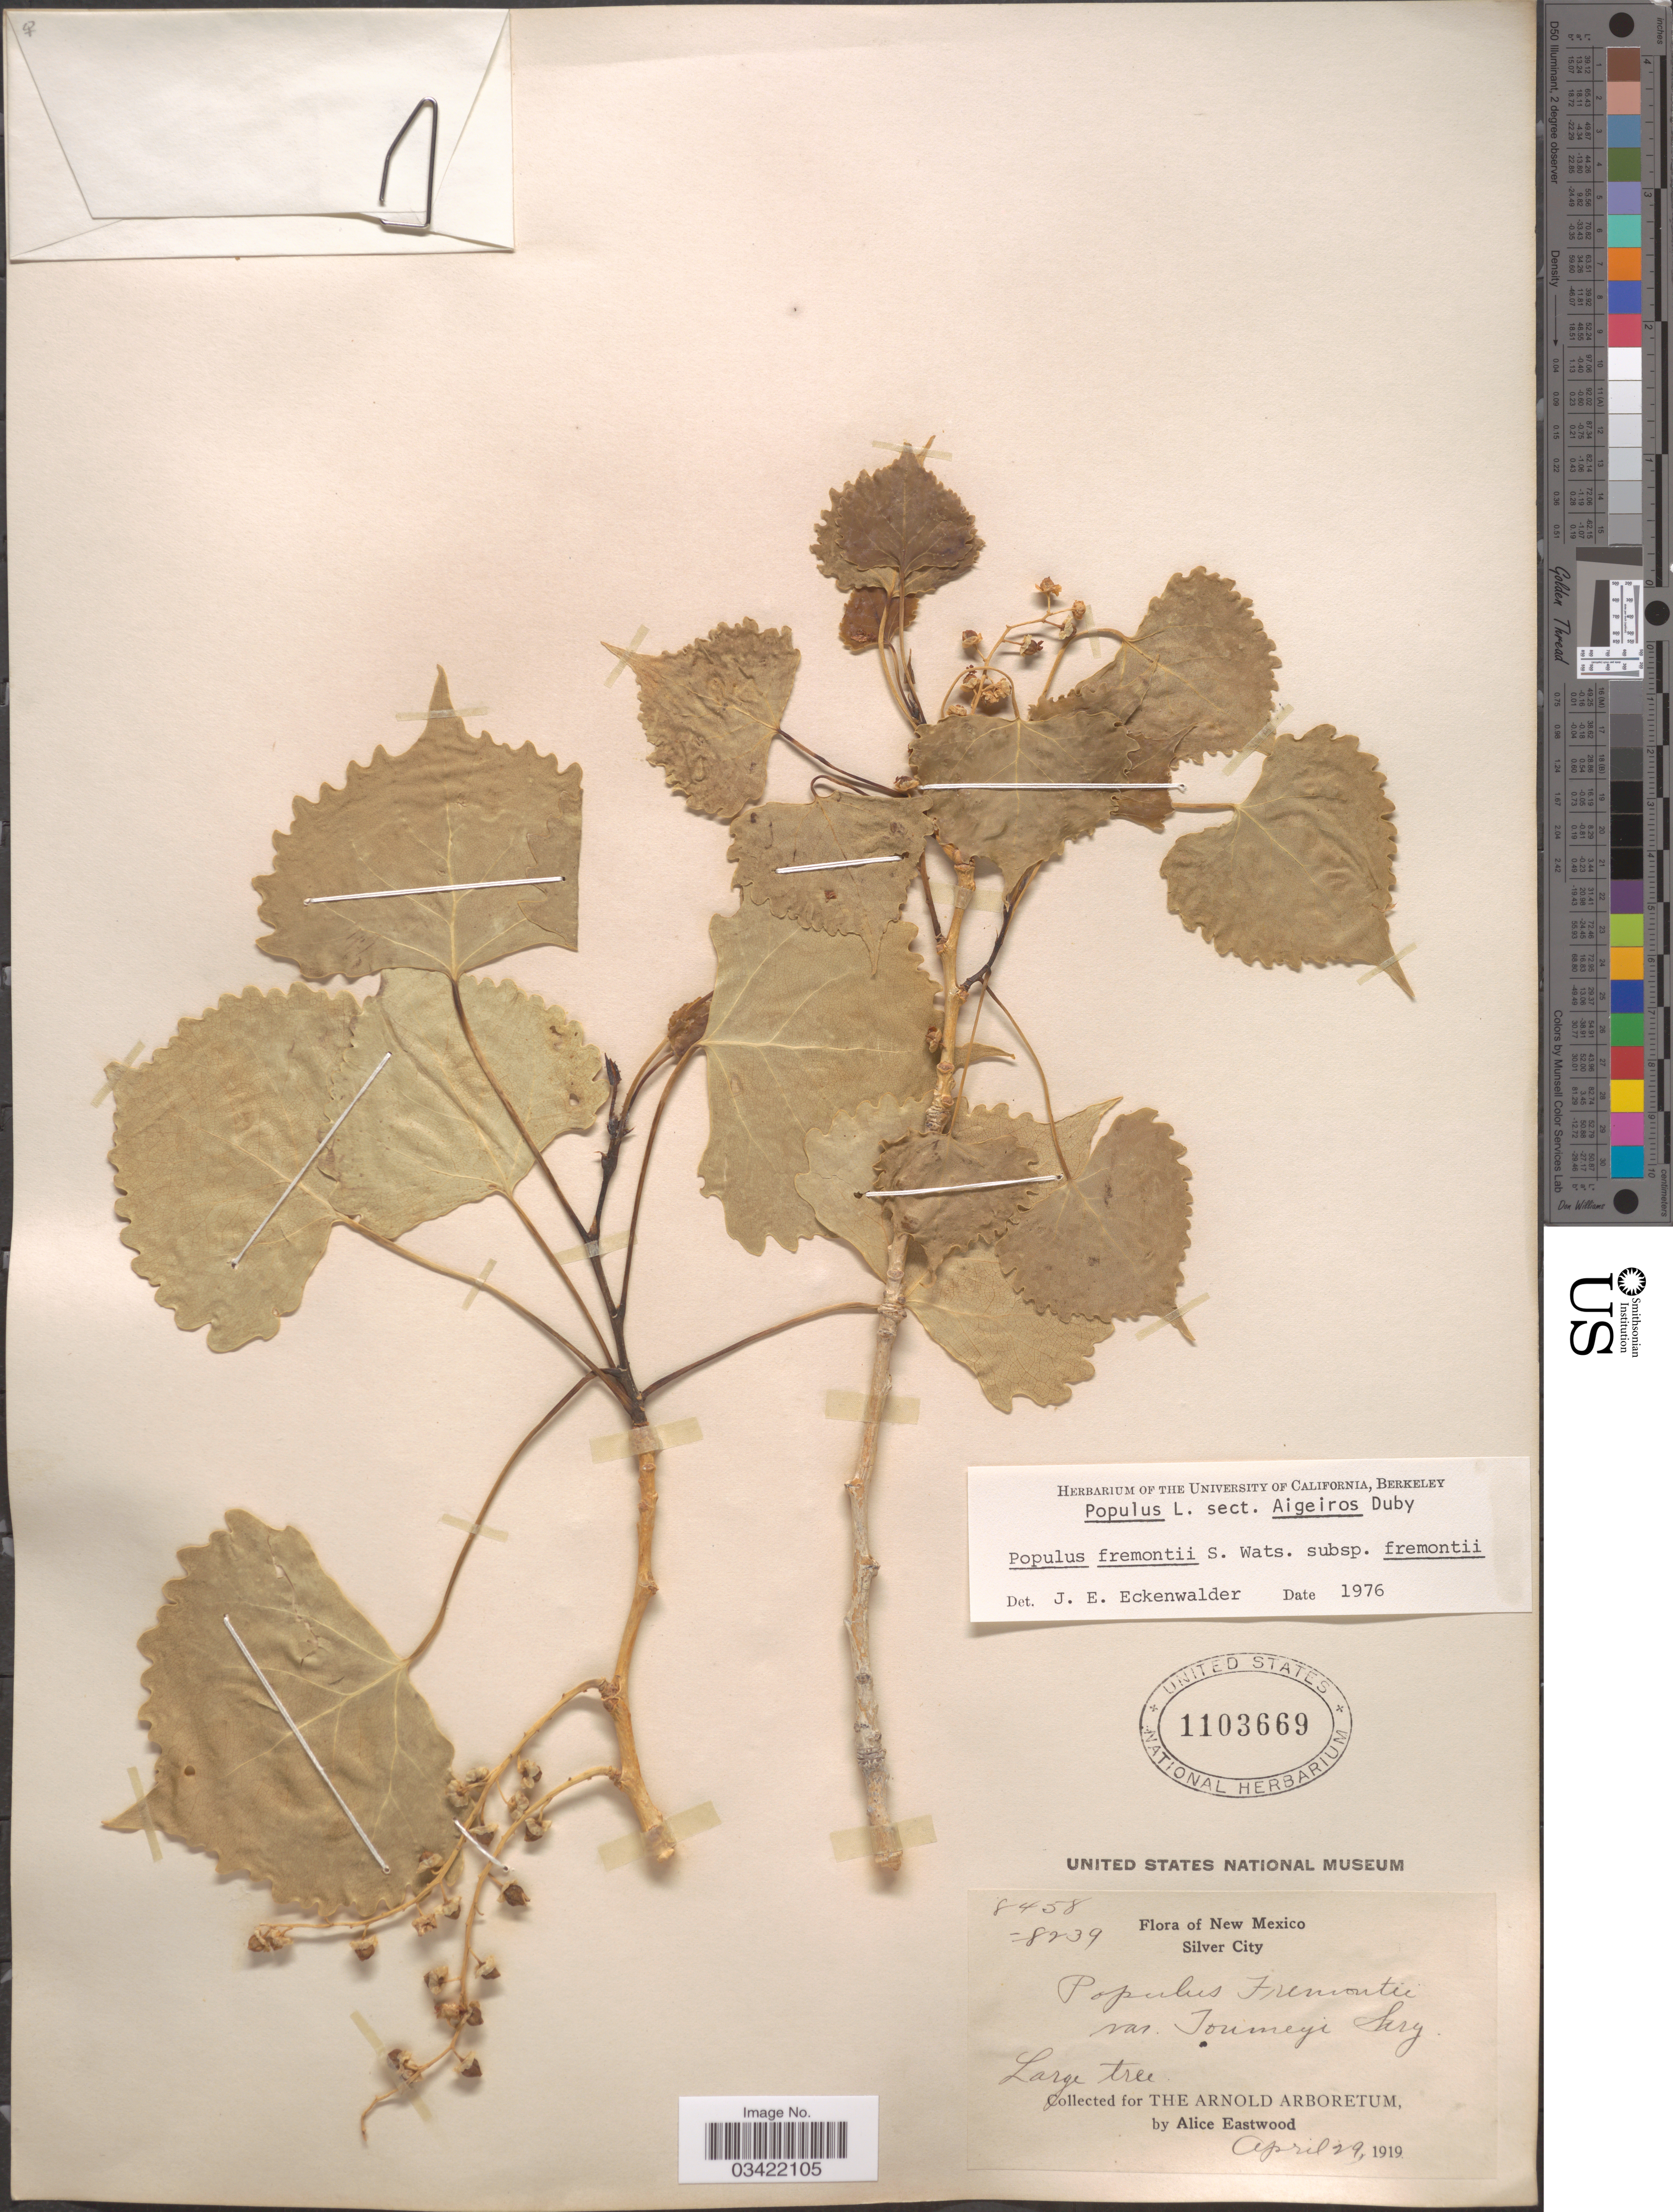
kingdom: Plantae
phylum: Tracheophyta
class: Magnoliopsida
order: Malpighiales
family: Salicaceae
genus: Populus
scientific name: Populus fremontii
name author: S. Watson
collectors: A. Eastwood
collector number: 8458/8239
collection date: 1919-04-29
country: United States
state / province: New Mexico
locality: Silver City.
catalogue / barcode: US 1103669